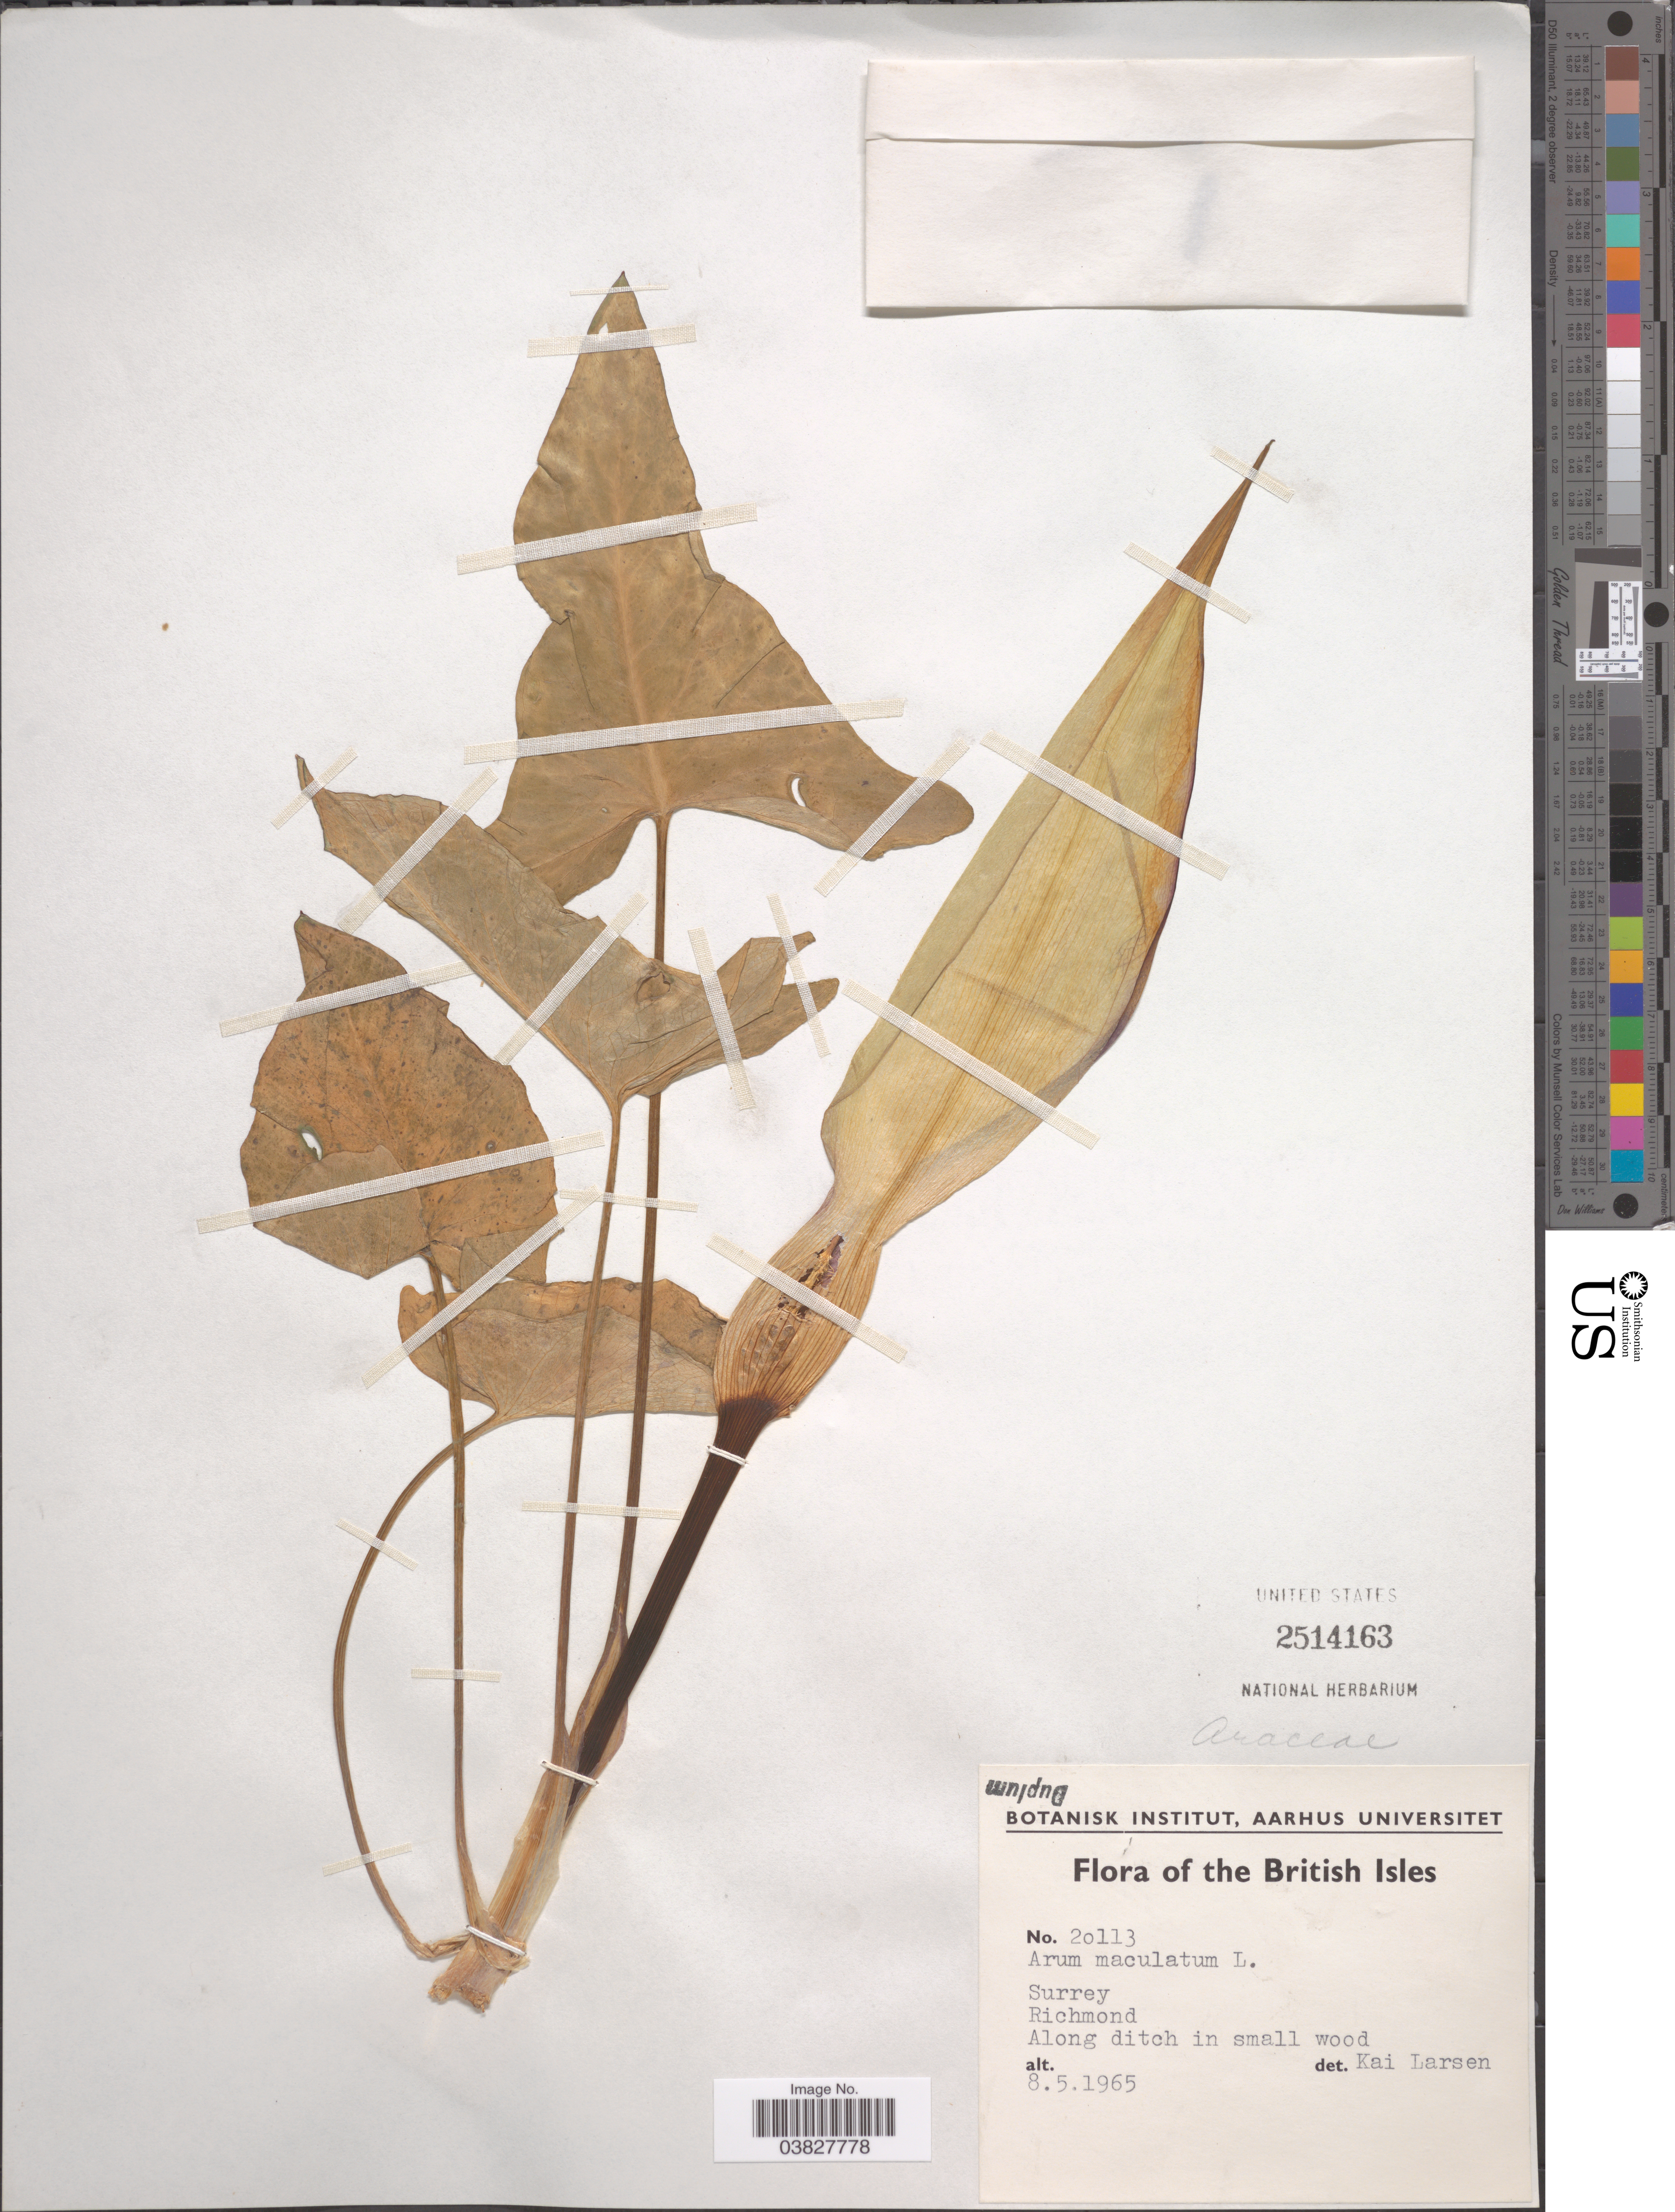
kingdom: Plantae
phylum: Tracheophyta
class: Liliopsida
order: Alismatales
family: Araceae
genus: Arum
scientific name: Arum maculatum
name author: L.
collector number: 2o113*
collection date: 1965-05-08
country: United Kingdom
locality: The British Isles. Surrey, Richmond.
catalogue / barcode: US 2514163